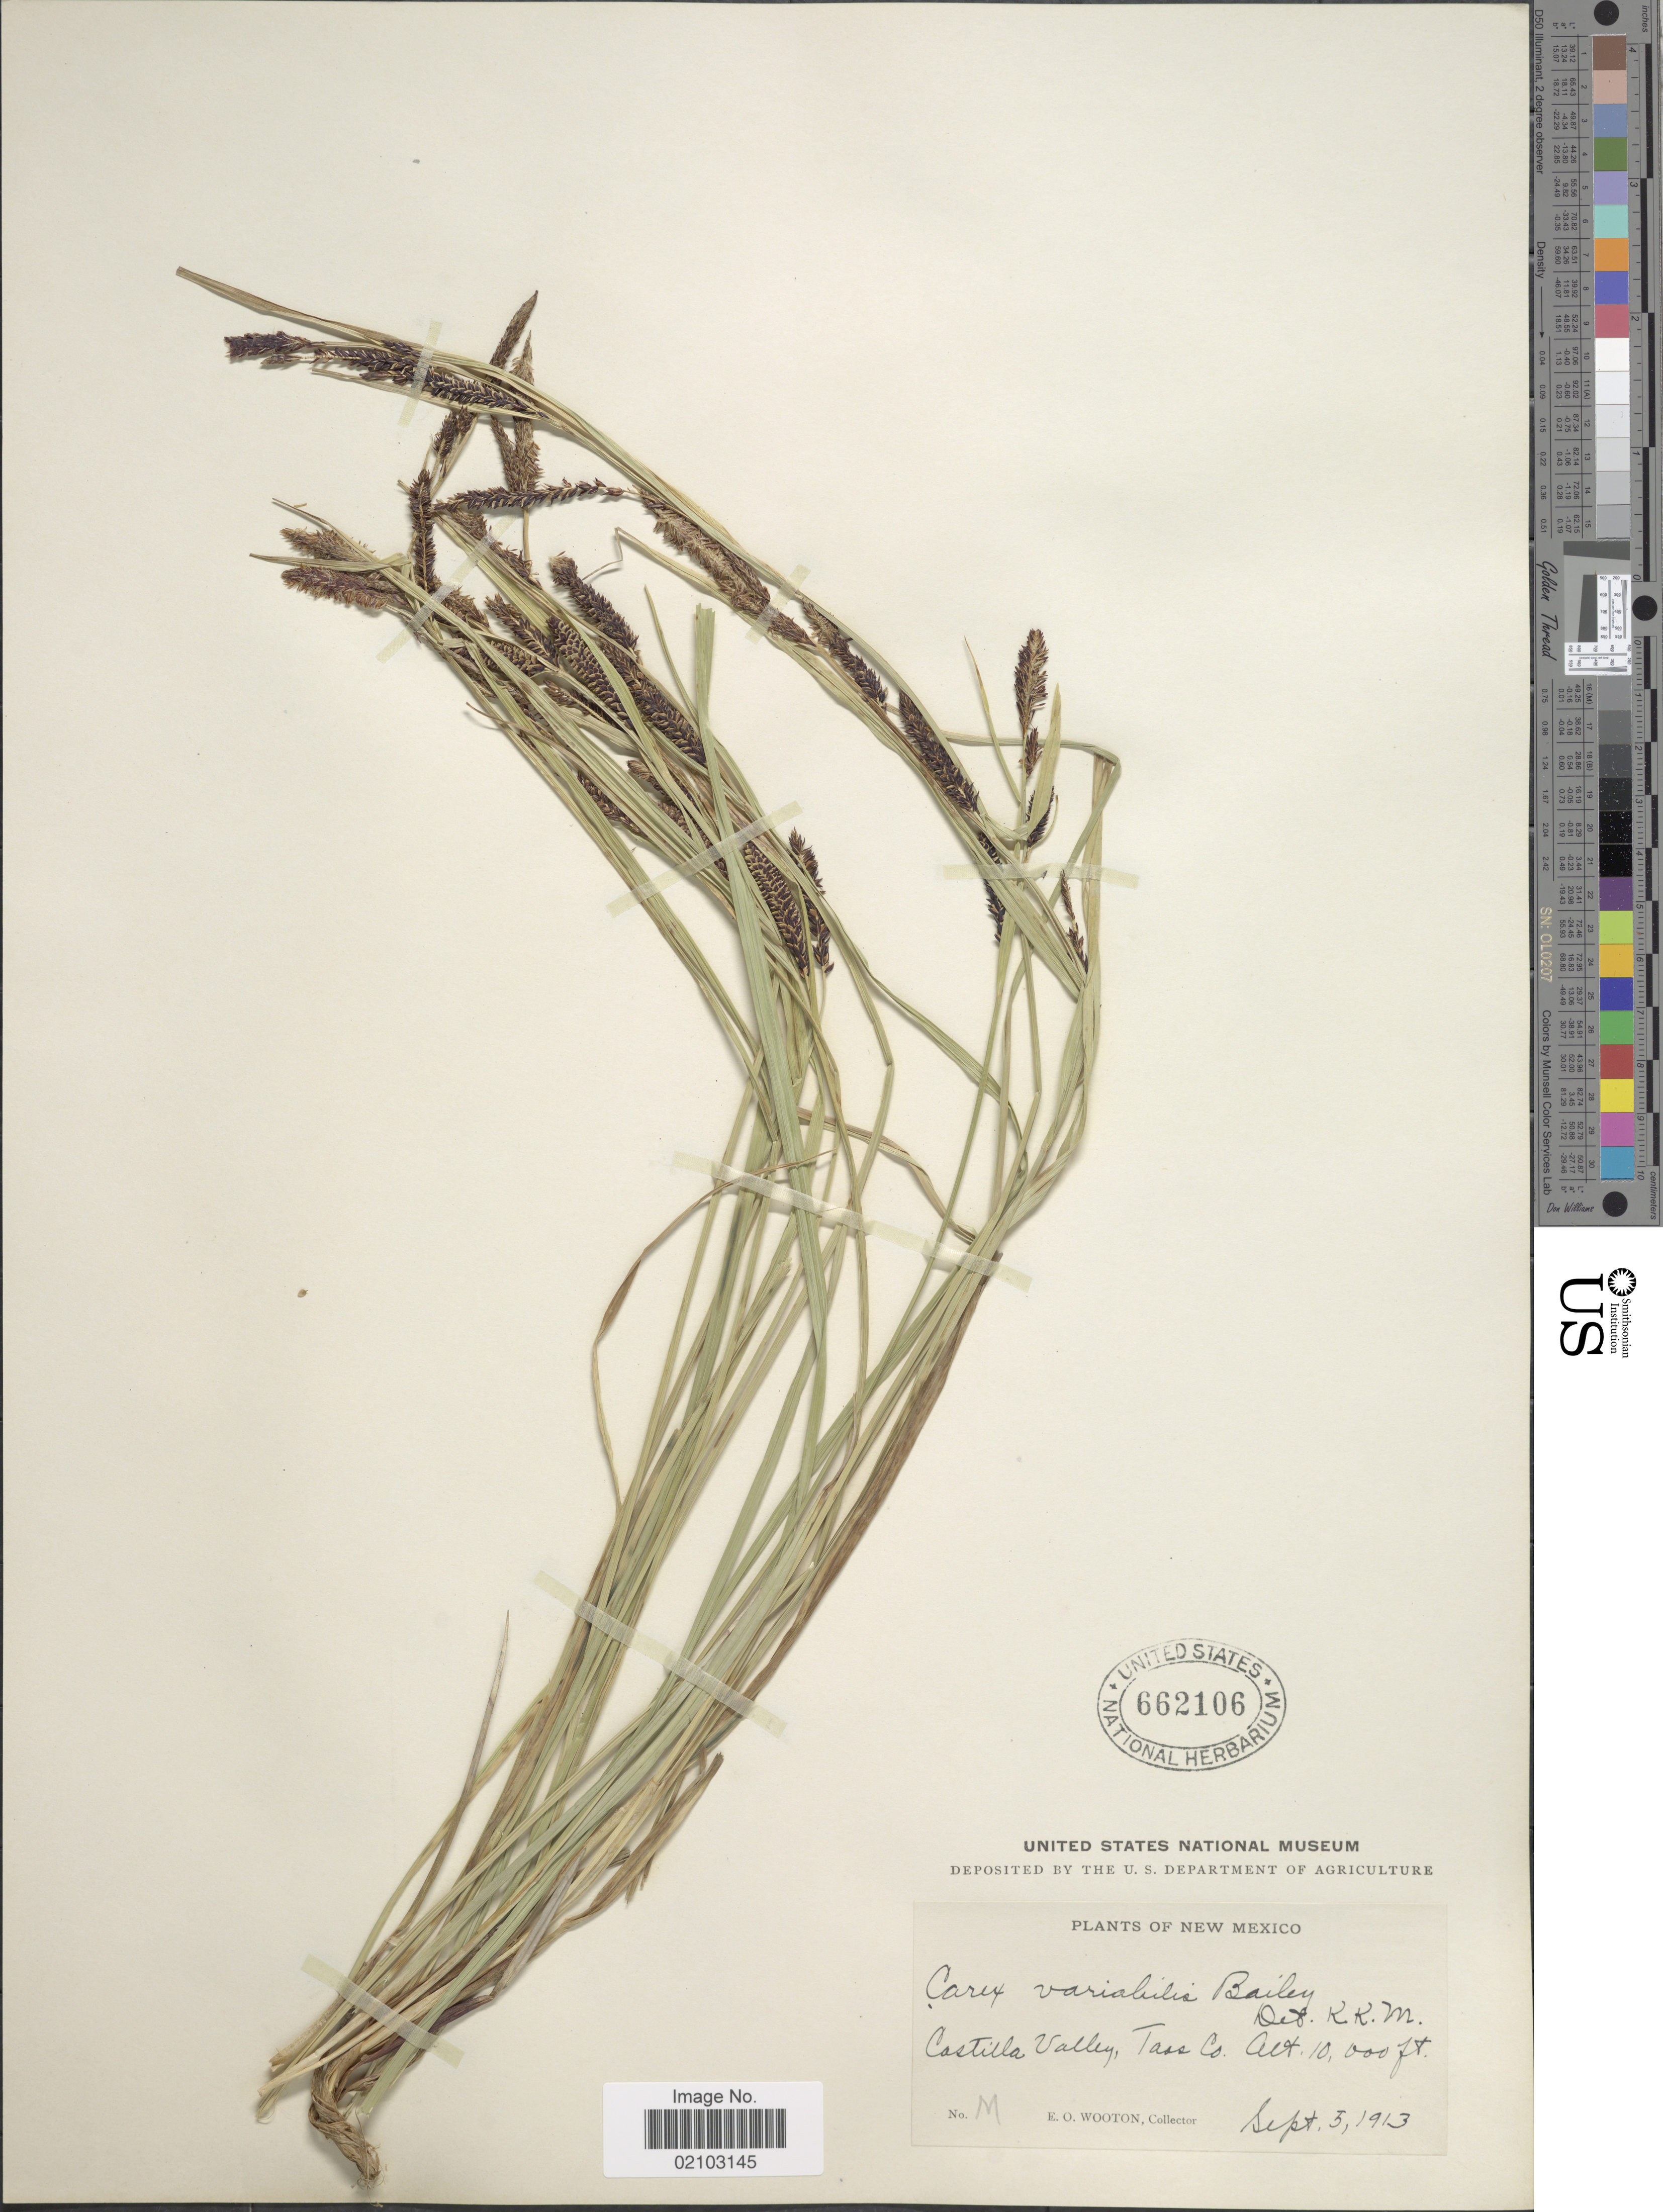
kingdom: Plantae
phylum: Tracheophyta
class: Liliopsida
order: Poales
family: Cyperaceae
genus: Carex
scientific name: Carex aquatilis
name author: Wahlenb.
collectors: E. O. Wooton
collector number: M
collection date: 1913-09-05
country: United States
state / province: New Mexico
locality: Castilla Valley, Taos Co.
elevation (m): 3048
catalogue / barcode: US 662106